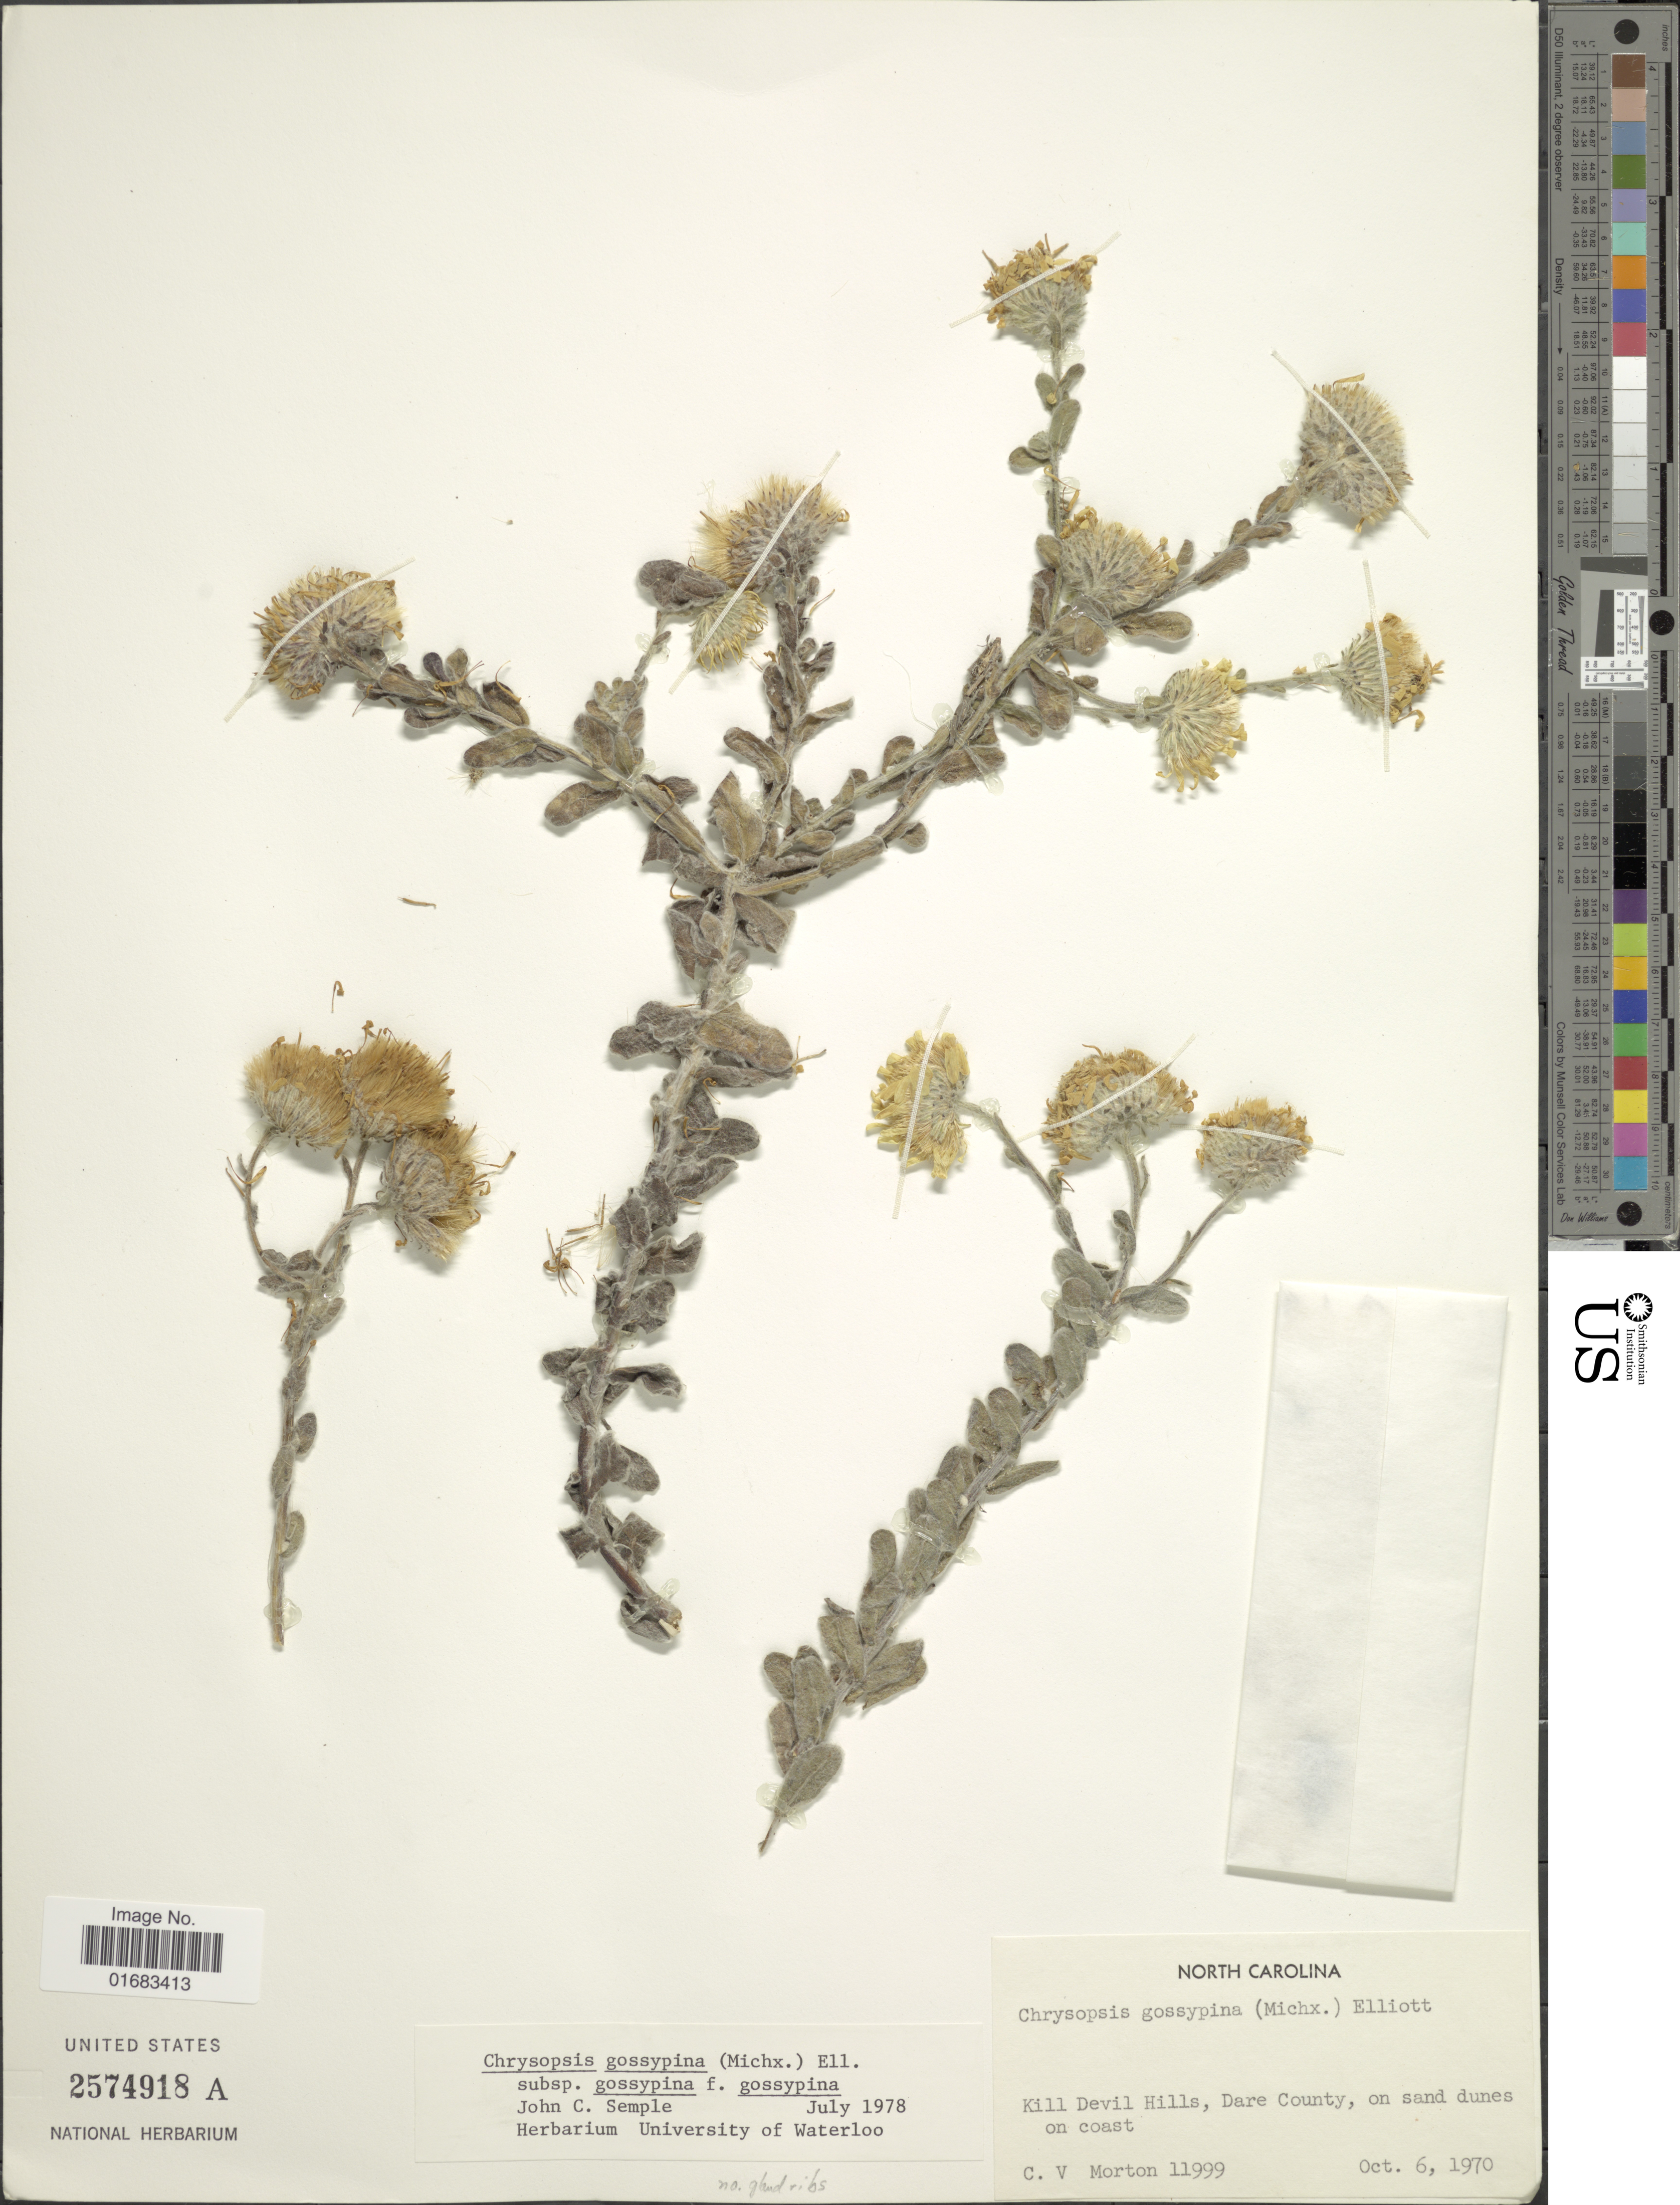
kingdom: Plantae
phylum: Tracheophyta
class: Magnoliopsida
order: Asterales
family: Asteraceae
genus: Chrysopsis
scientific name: Chrysopsis gossypina f. gossypina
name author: (Michx.) Elliott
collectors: C. V. Morton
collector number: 11999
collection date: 1970-10-06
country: United States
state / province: North Carolina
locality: Kill Devil Hills, Dare County, on sand dunes on coast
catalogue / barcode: US 2574918A